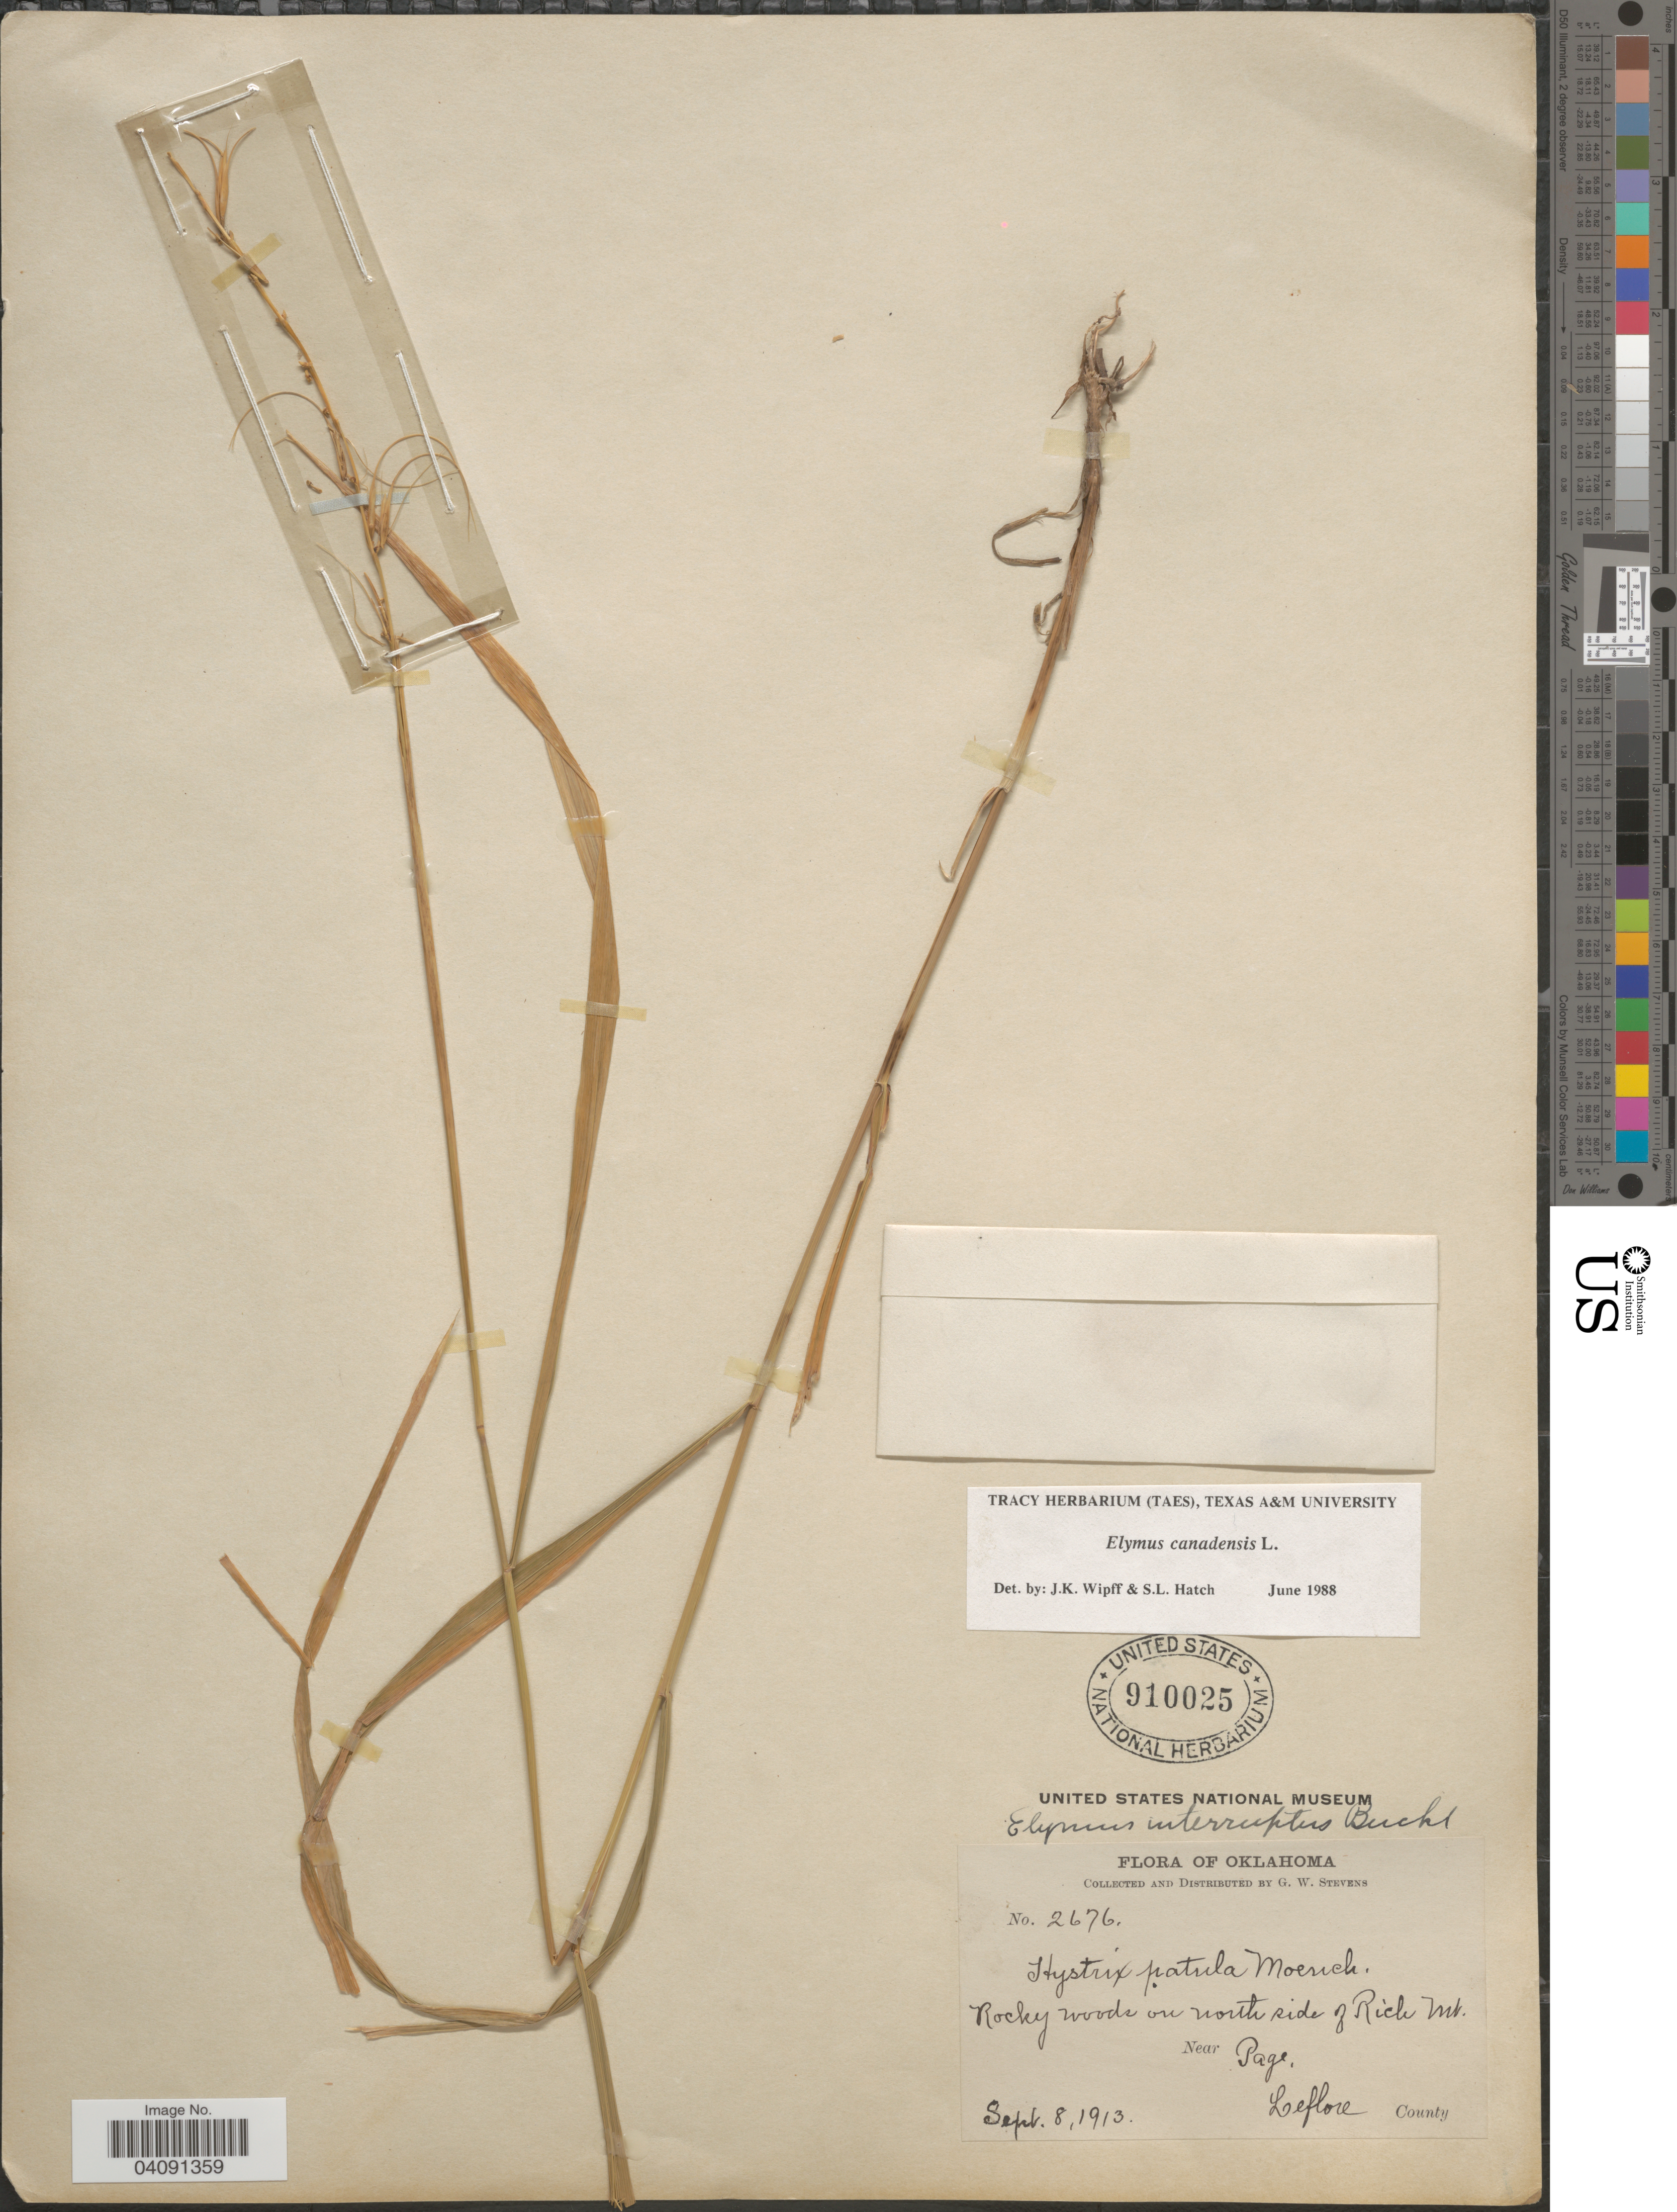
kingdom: Plantae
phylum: Tracheophyta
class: Liliopsida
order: Poales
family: Poaceae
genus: Elymus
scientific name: Elymus canadensis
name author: L.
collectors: G. W. Stevens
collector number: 2676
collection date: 1913-09-08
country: United States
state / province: Oklahoma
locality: Rocky woods on north side of Rich Mts. Near Page, Lefore County.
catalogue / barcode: US 910025